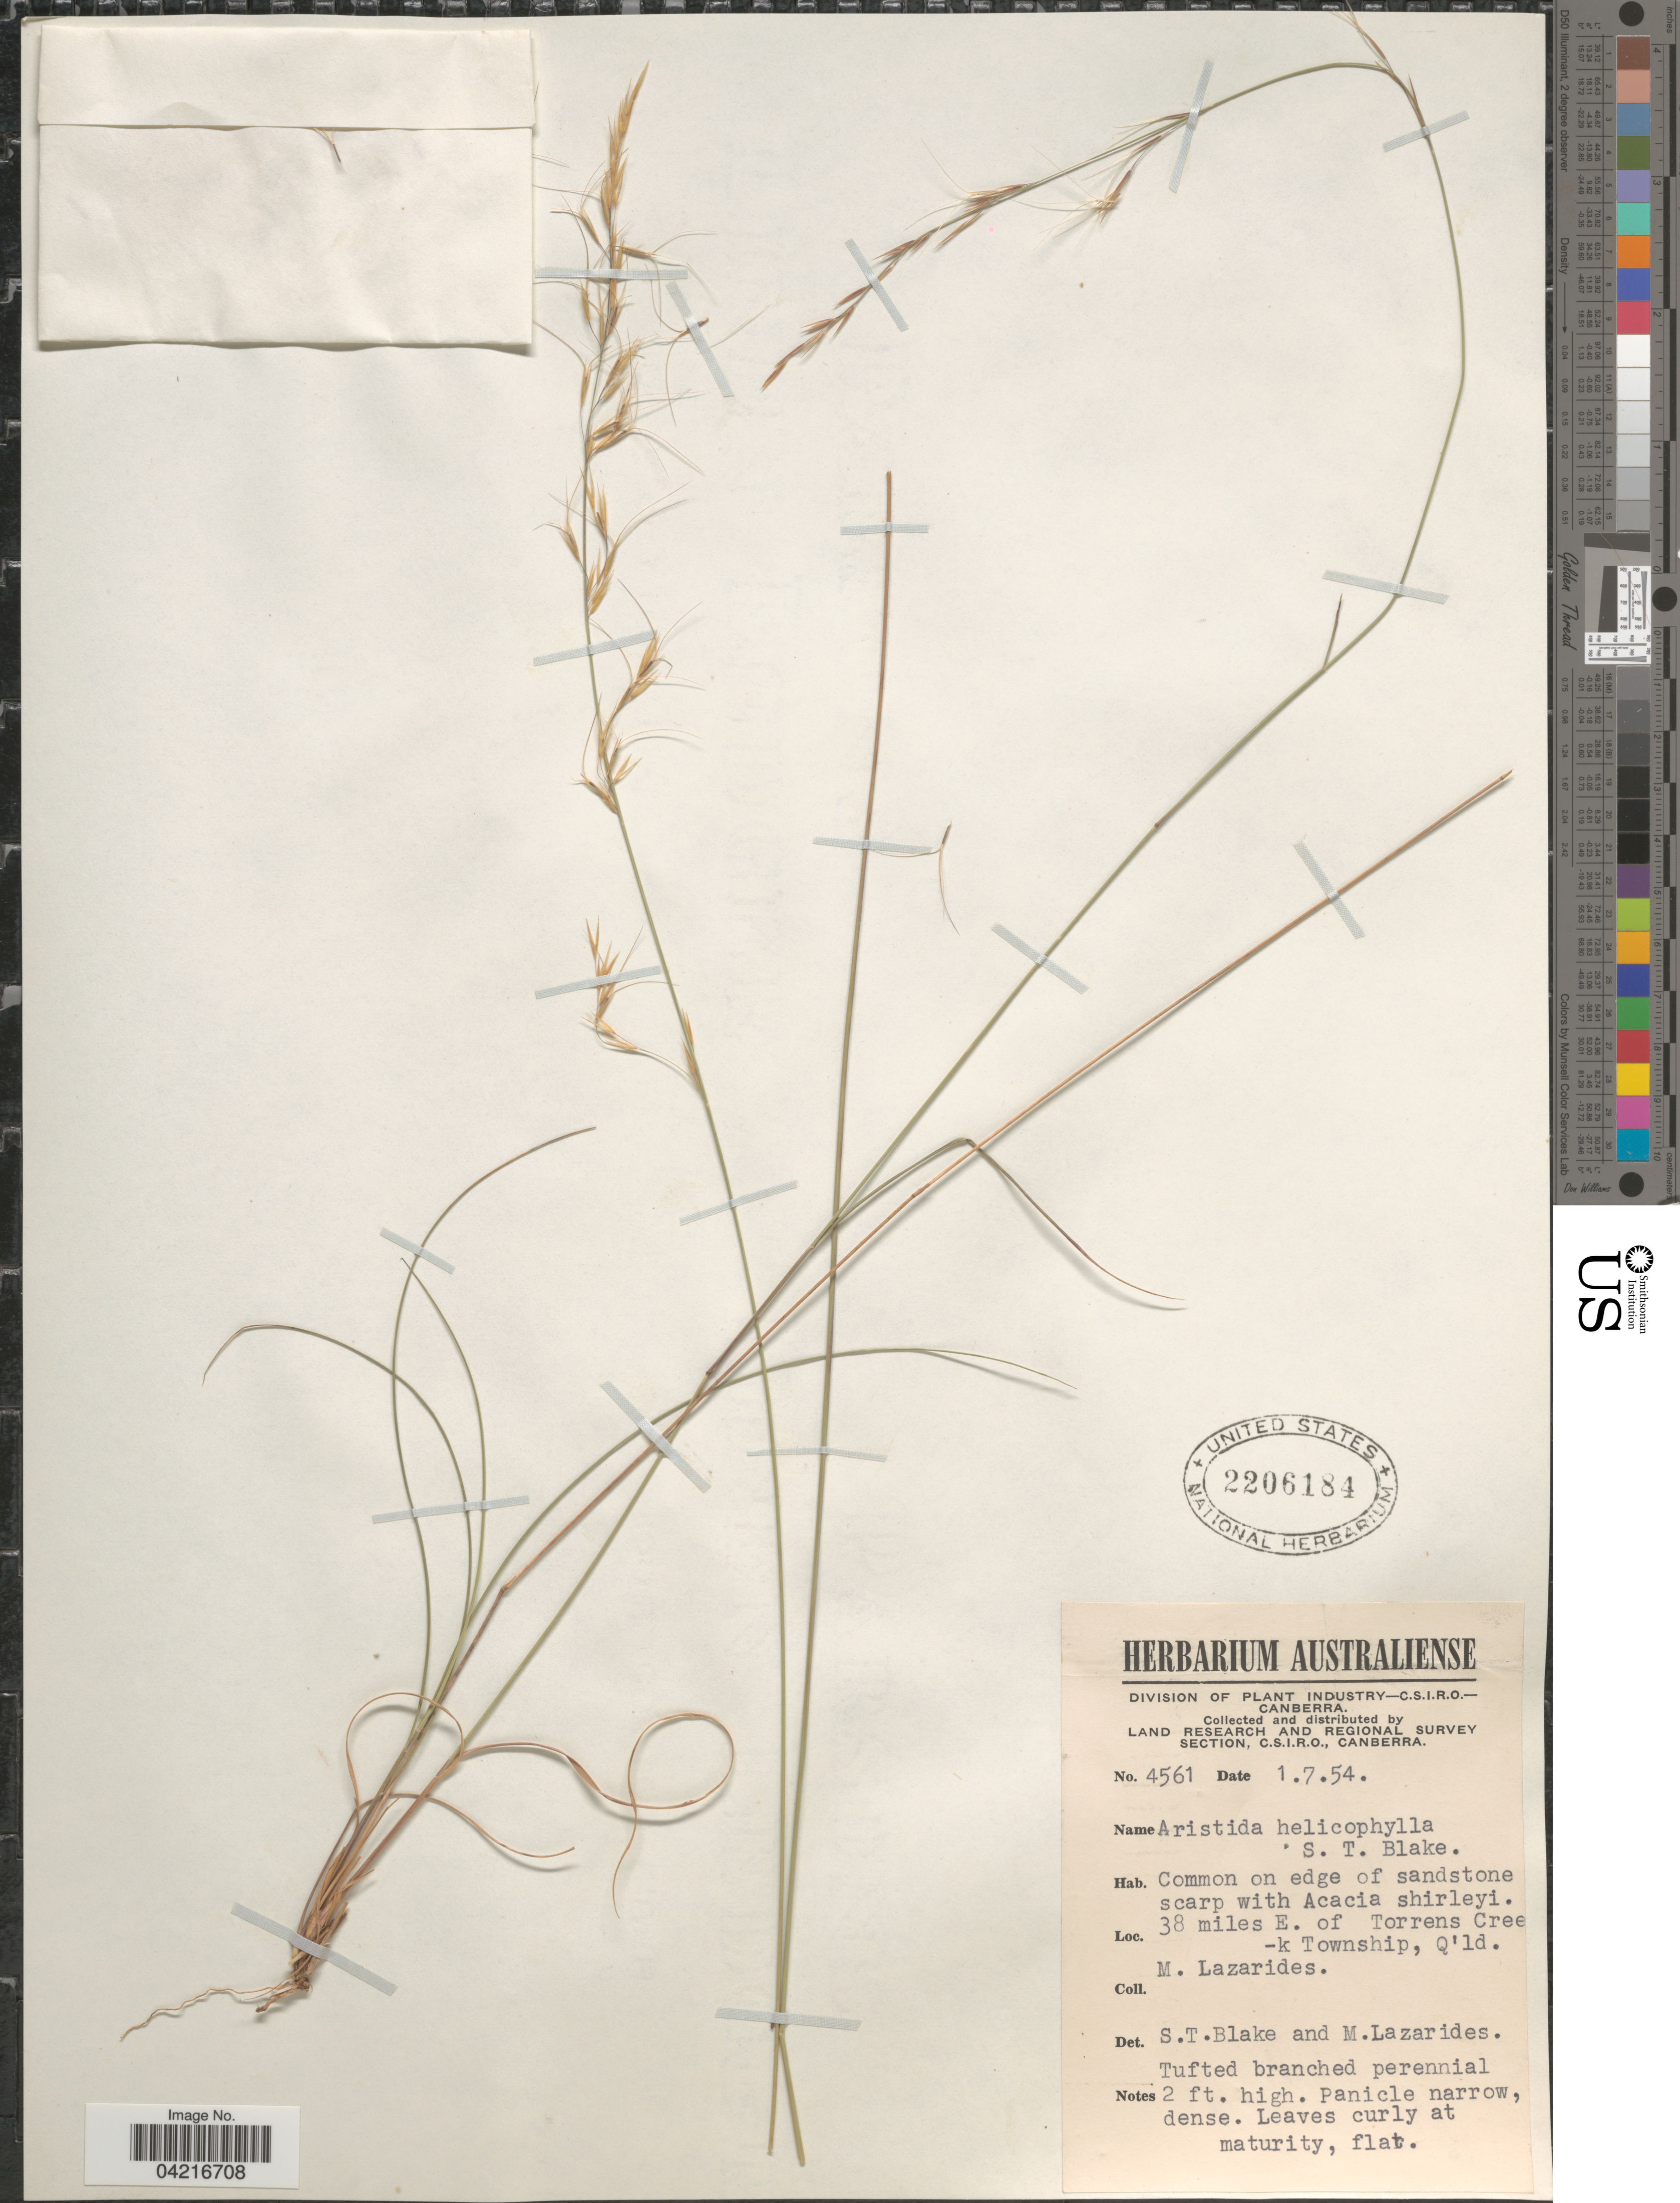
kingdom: Plantae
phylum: Tracheophyta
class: Liliopsida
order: Poales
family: Poaceae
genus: Aristida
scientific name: Aristida helicophylla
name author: S.T. Blake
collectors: M. Lazarides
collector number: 4561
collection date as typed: Transcribed d/m/y: 1/7/54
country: Australia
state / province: Queensland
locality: Land Research and Regional Survey Section, C.S.I.R.O. 38 miles E. of Torrens Creek Township, Q'ld.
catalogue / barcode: US 2206184